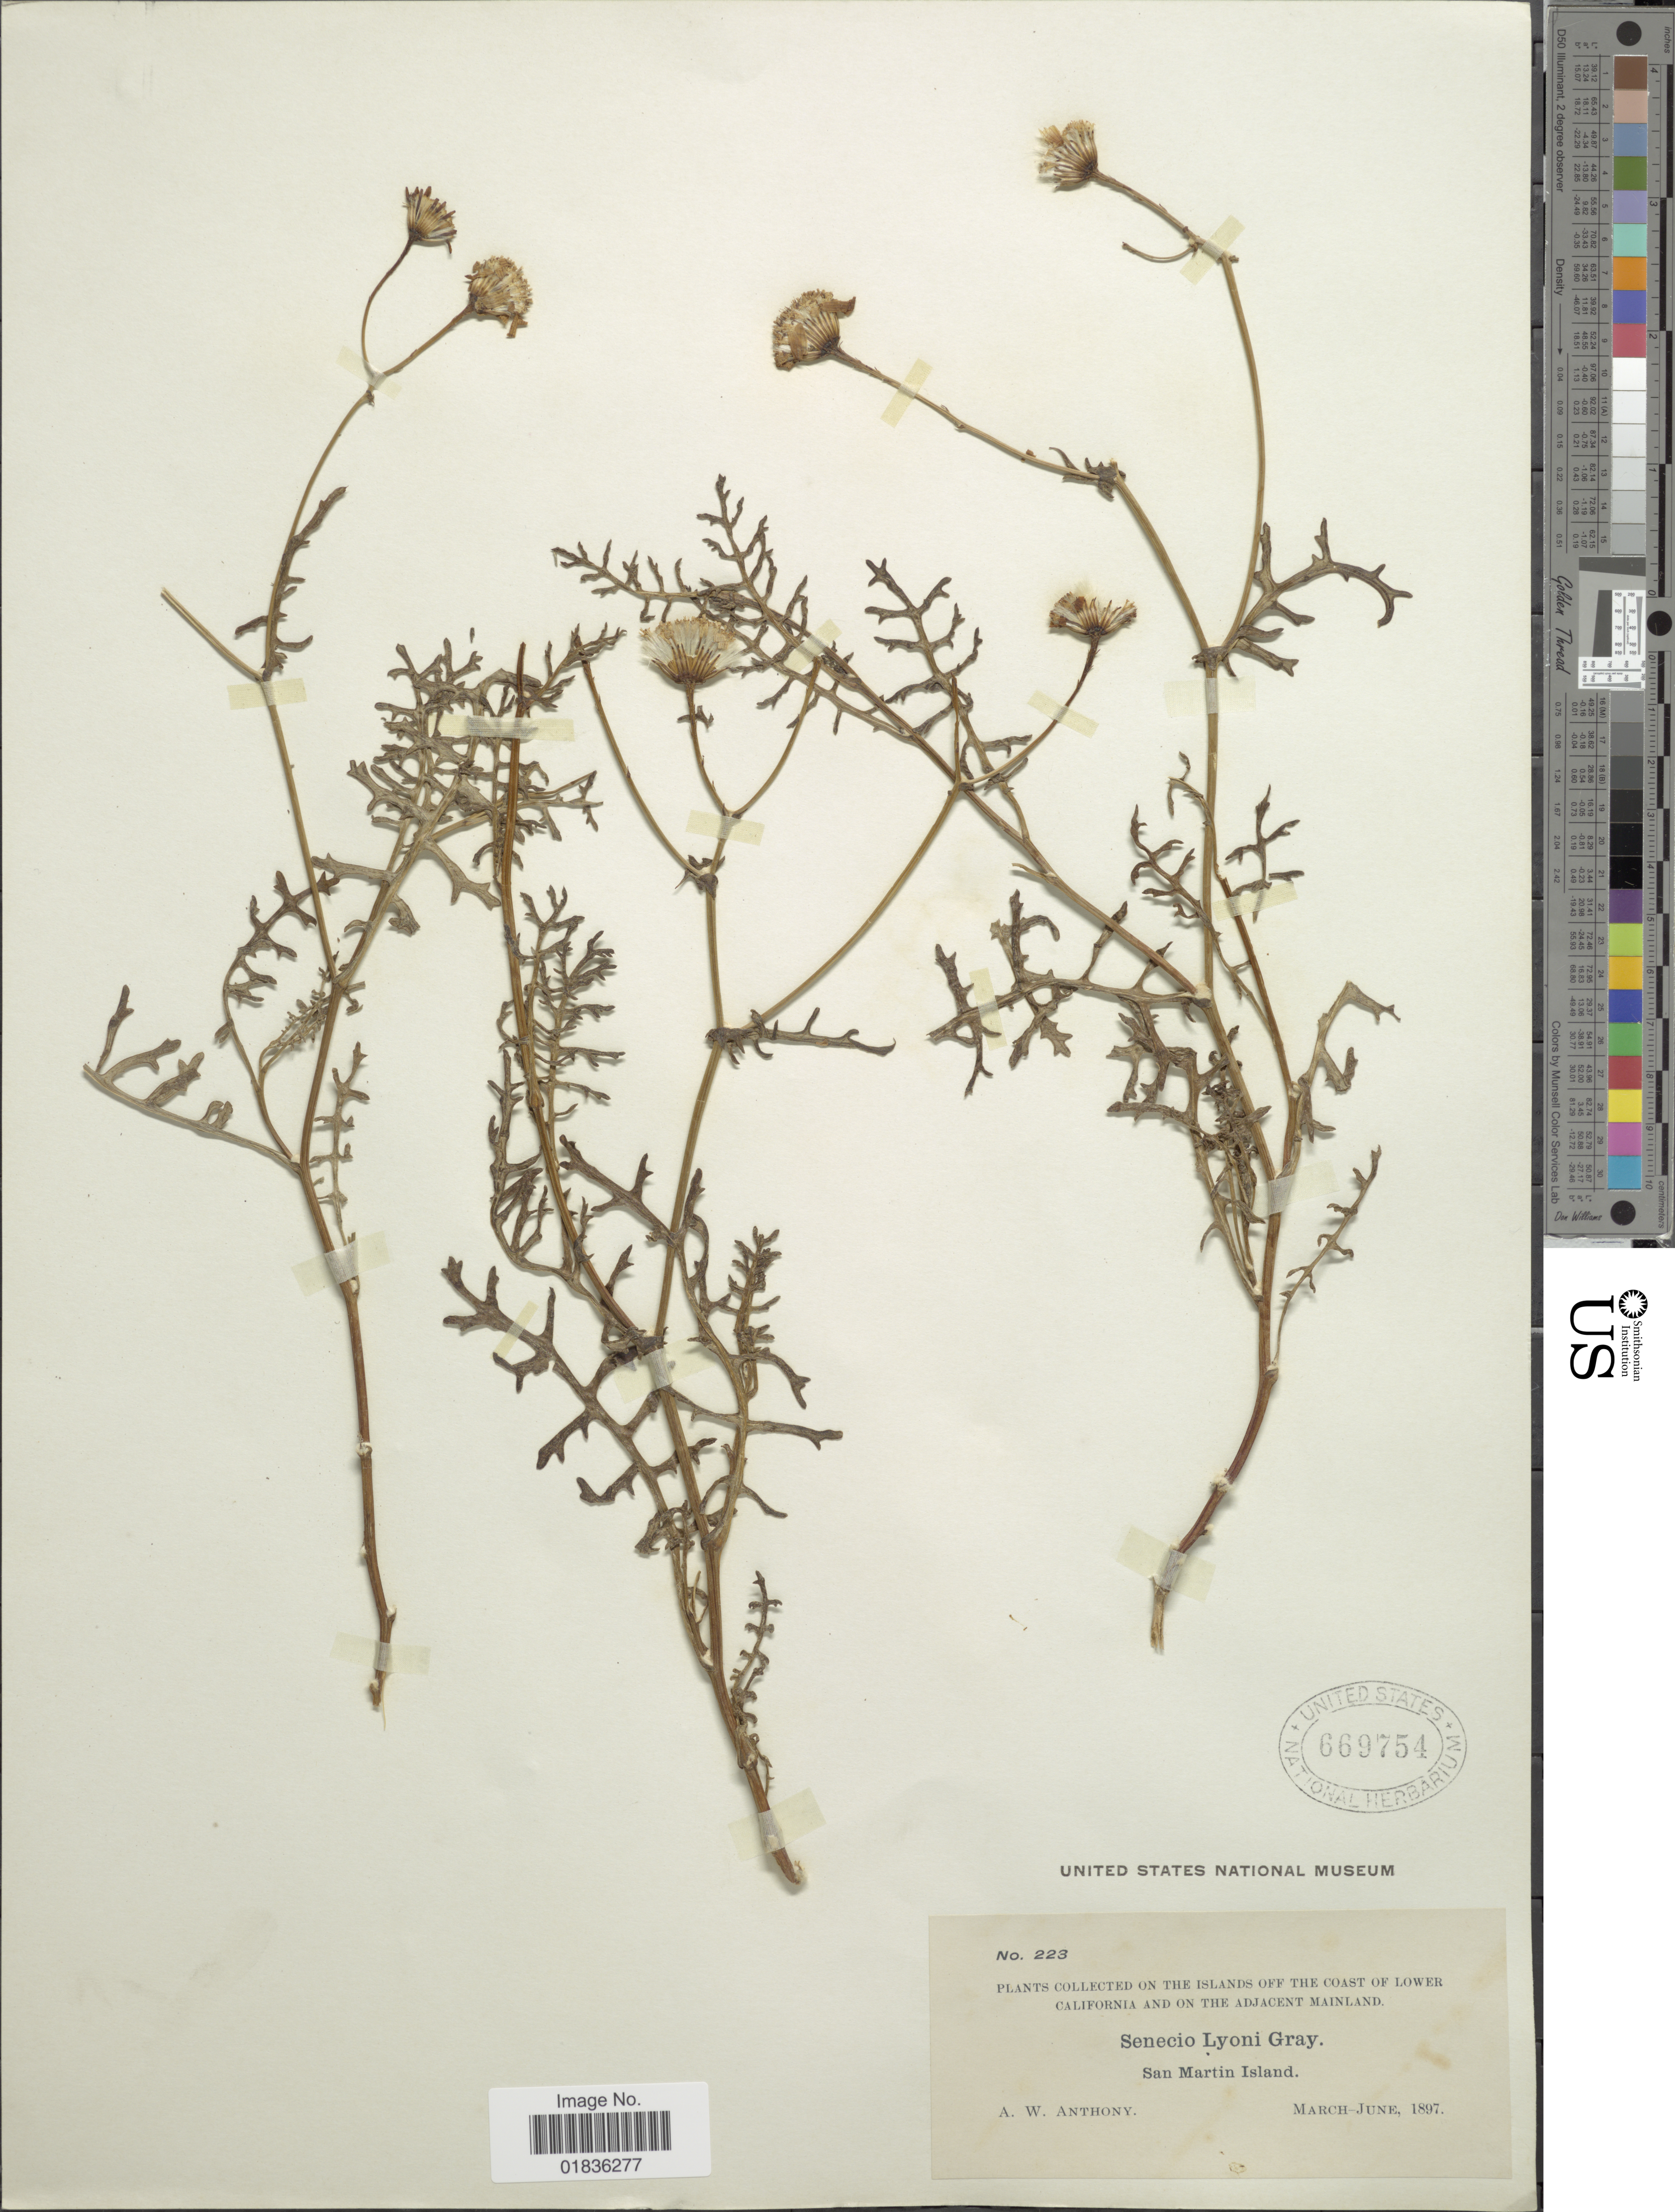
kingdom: Plantae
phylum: Tracheophyta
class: Magnoliopsida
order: Asterales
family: Asteraceae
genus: Senecio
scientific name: Senecio lyonii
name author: A. Gray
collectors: A. W. Anthony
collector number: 223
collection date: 1897-03/1897-06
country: Mexico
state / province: Baja California Norte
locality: On the Islands off the coast of Lower California and on the adjacent mainland, San Martin Island.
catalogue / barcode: US 69754